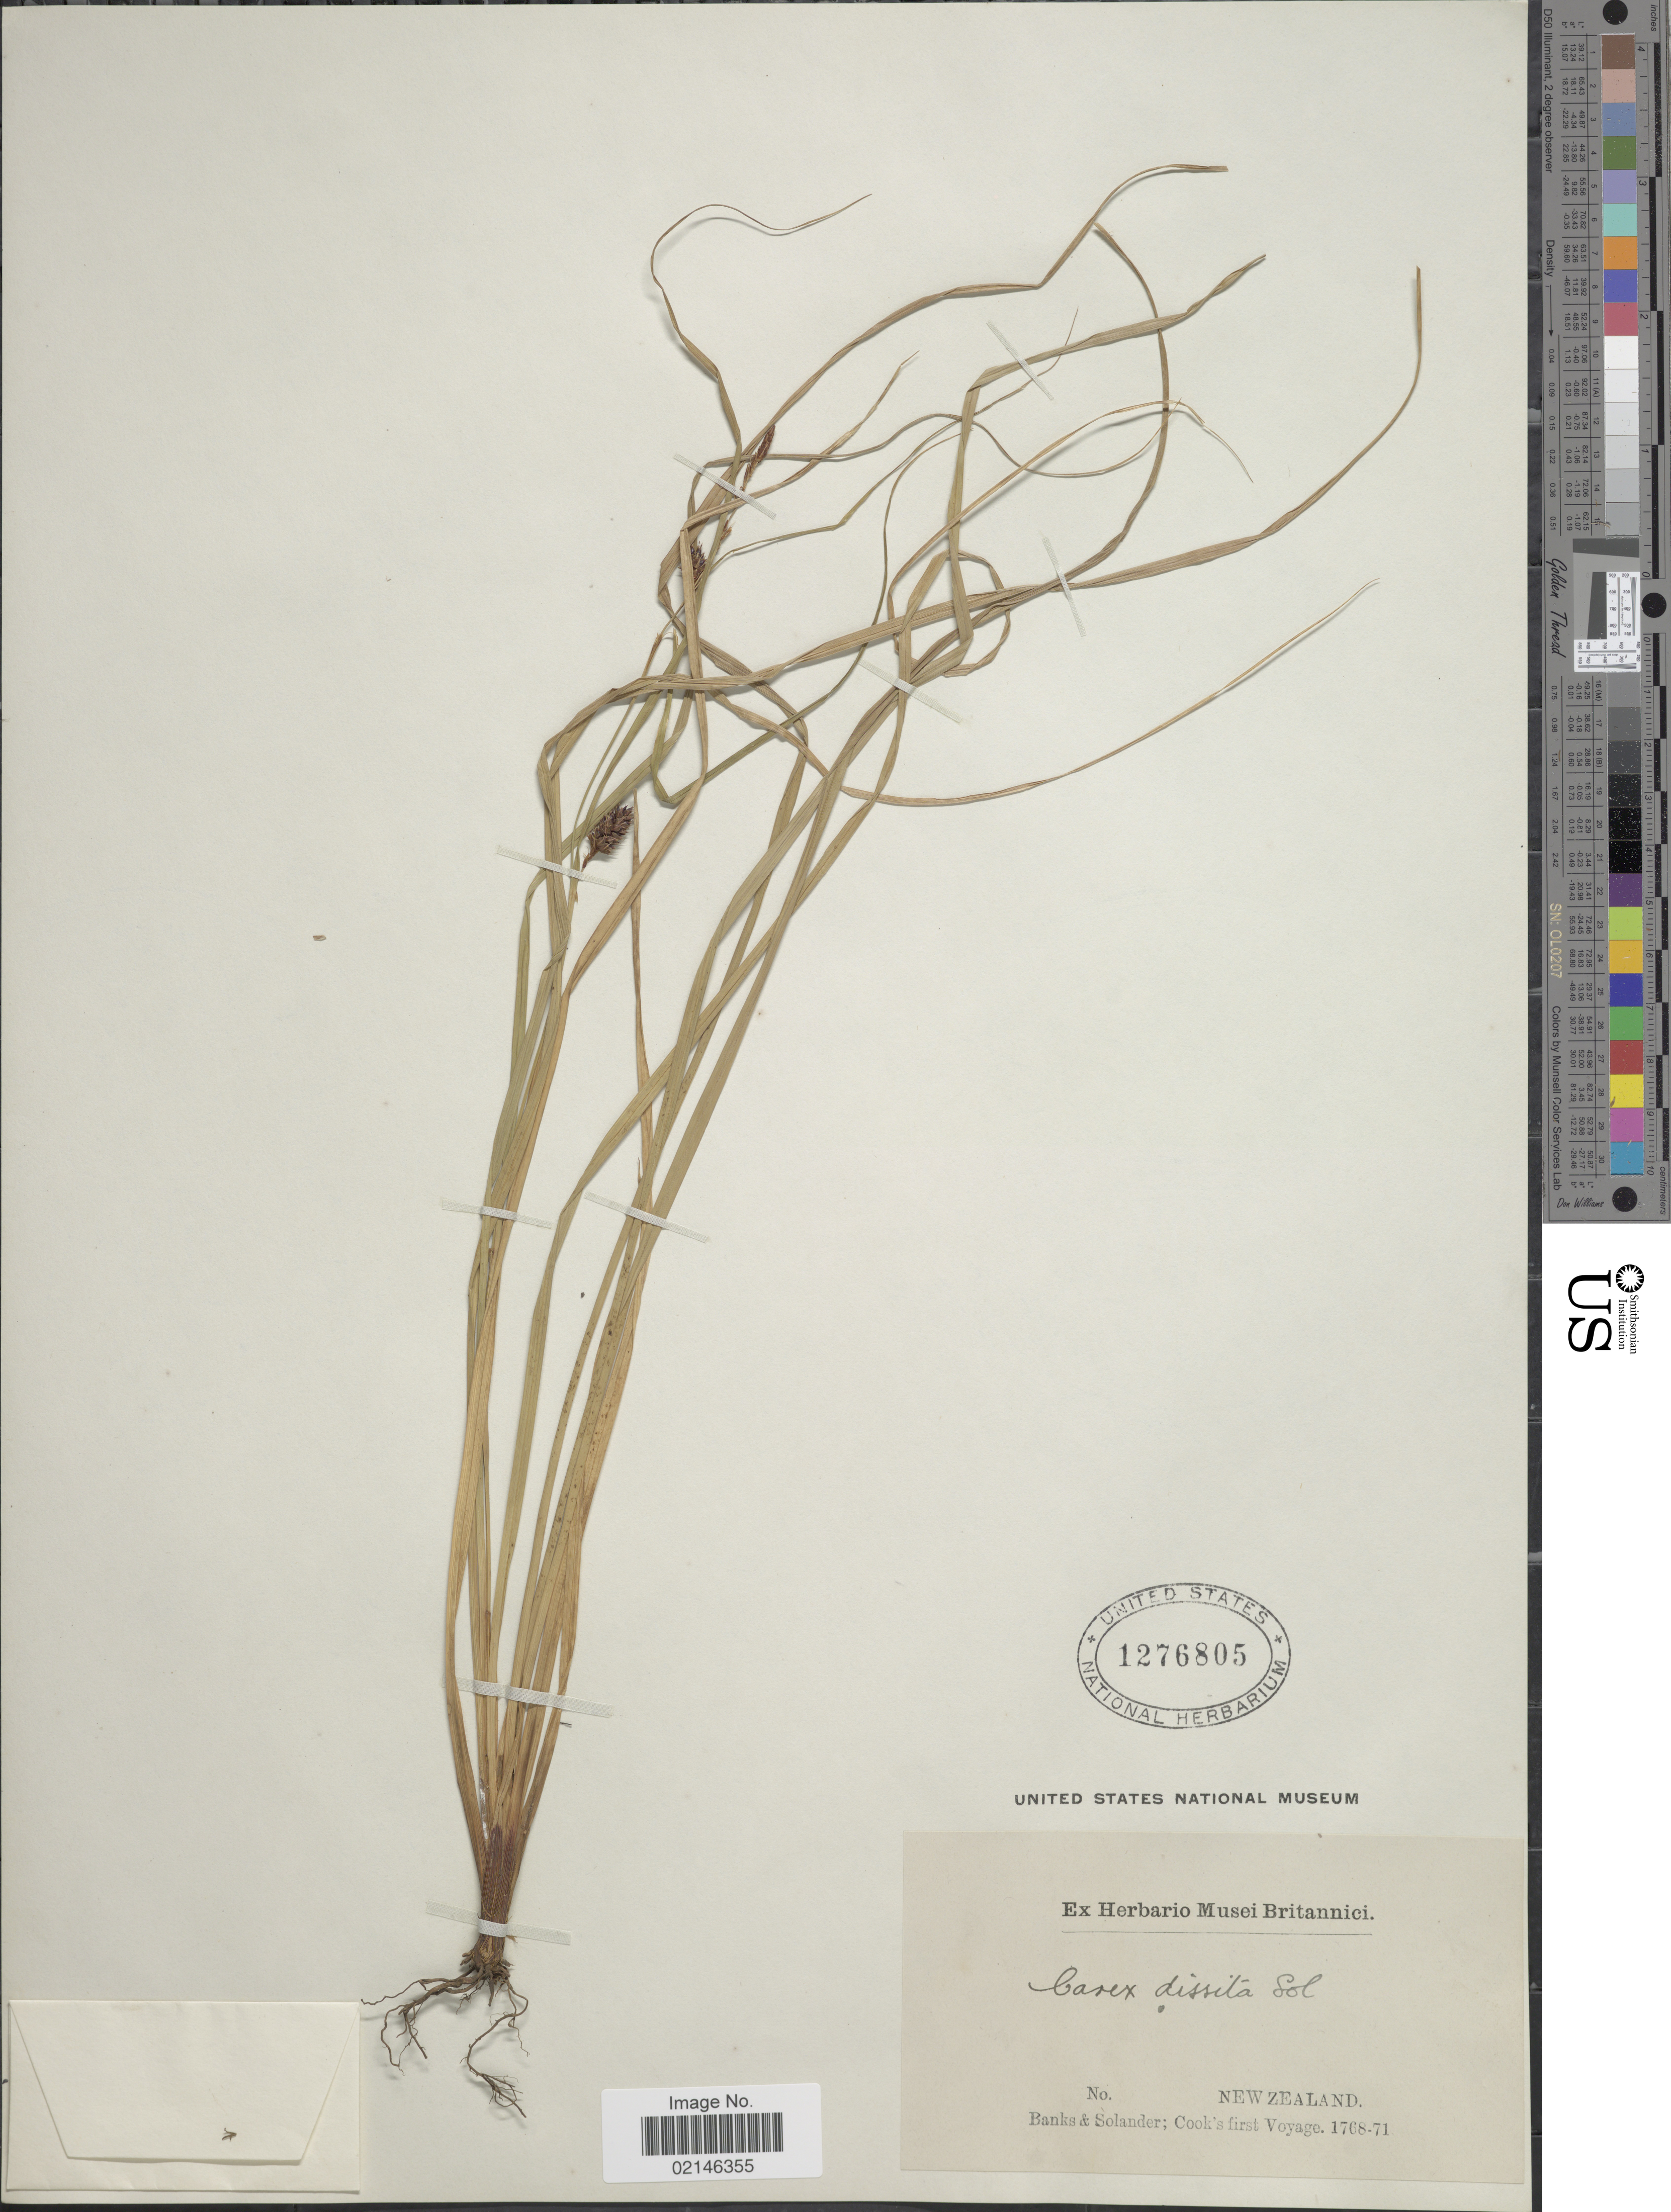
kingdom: Plantae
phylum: Tracheophyta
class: Liliopsida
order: Poales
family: Cyperaceae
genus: Carex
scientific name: Carex dissita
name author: Sol. ex Boott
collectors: -- Banks, -- Solander & Cook's First Voyage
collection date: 1768/1771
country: New Zealand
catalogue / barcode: US 1276805